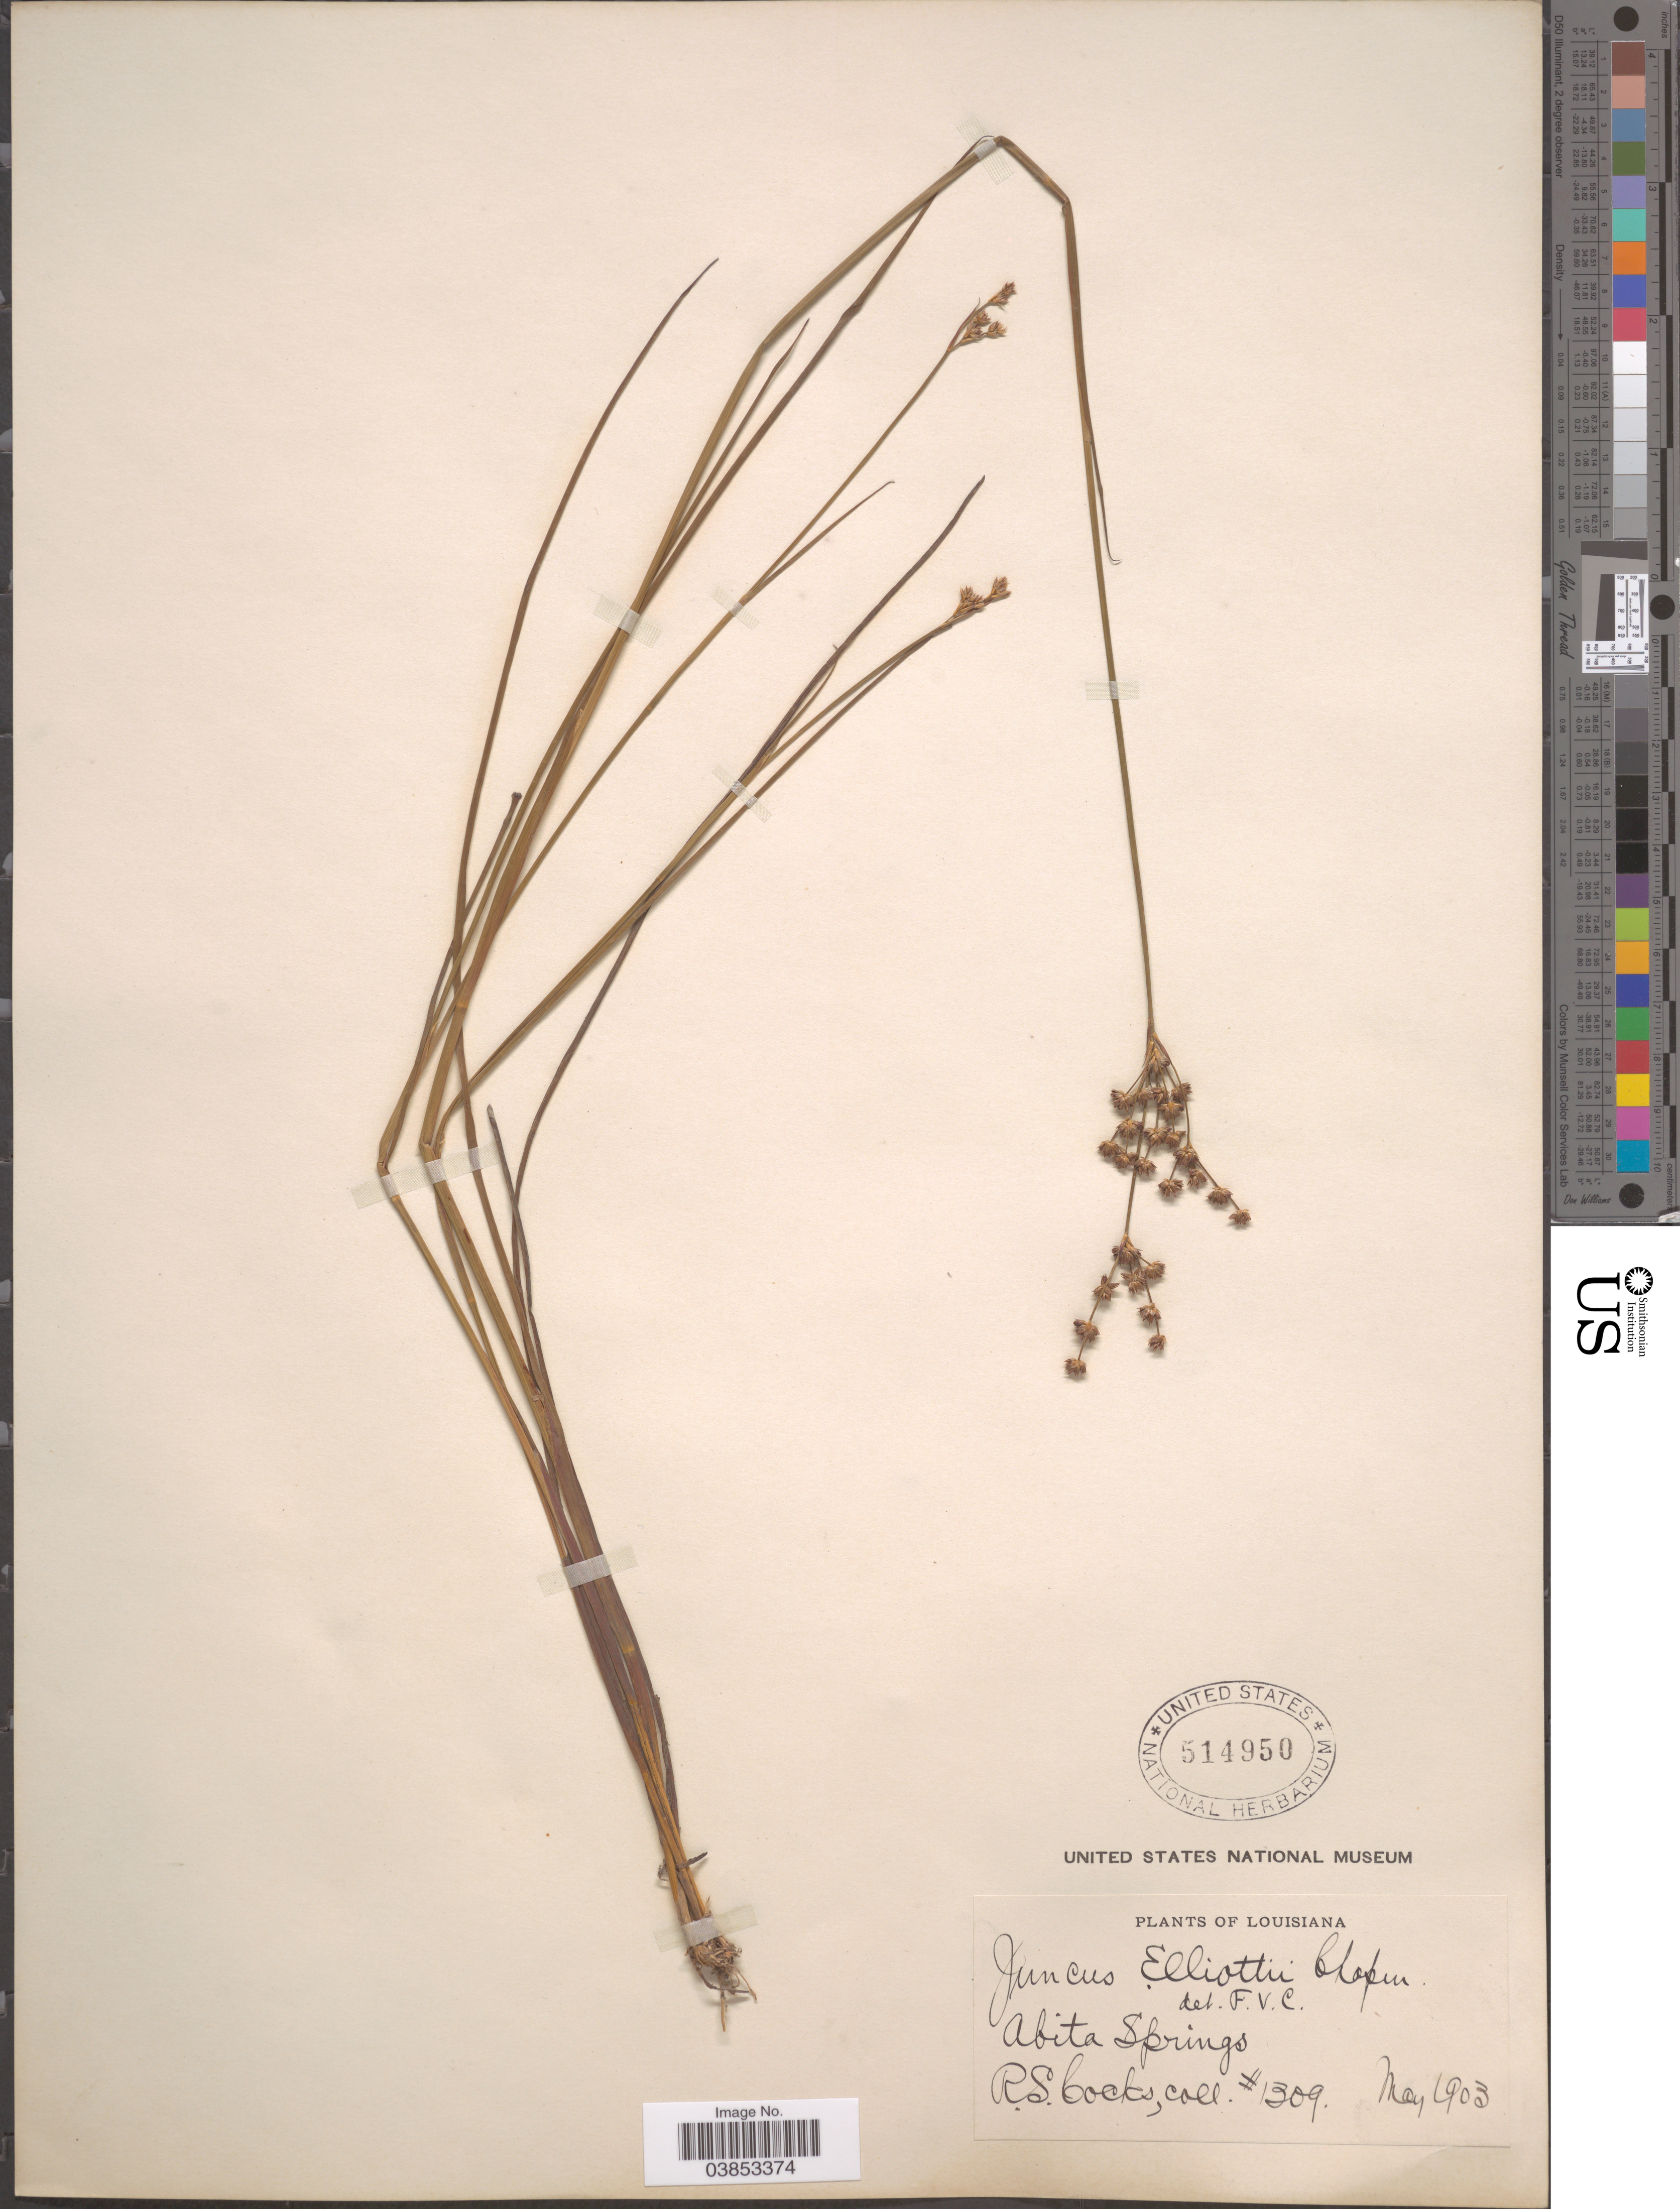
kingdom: Plantae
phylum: Tracheophyta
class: Liliopsida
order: Poales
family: Juncaceae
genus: Juncus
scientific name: Juncus elliottii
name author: Chapm.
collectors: R. Cocks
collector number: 1309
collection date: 1903-05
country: United States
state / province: Louisiana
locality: Abita Springs.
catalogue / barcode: US 514950